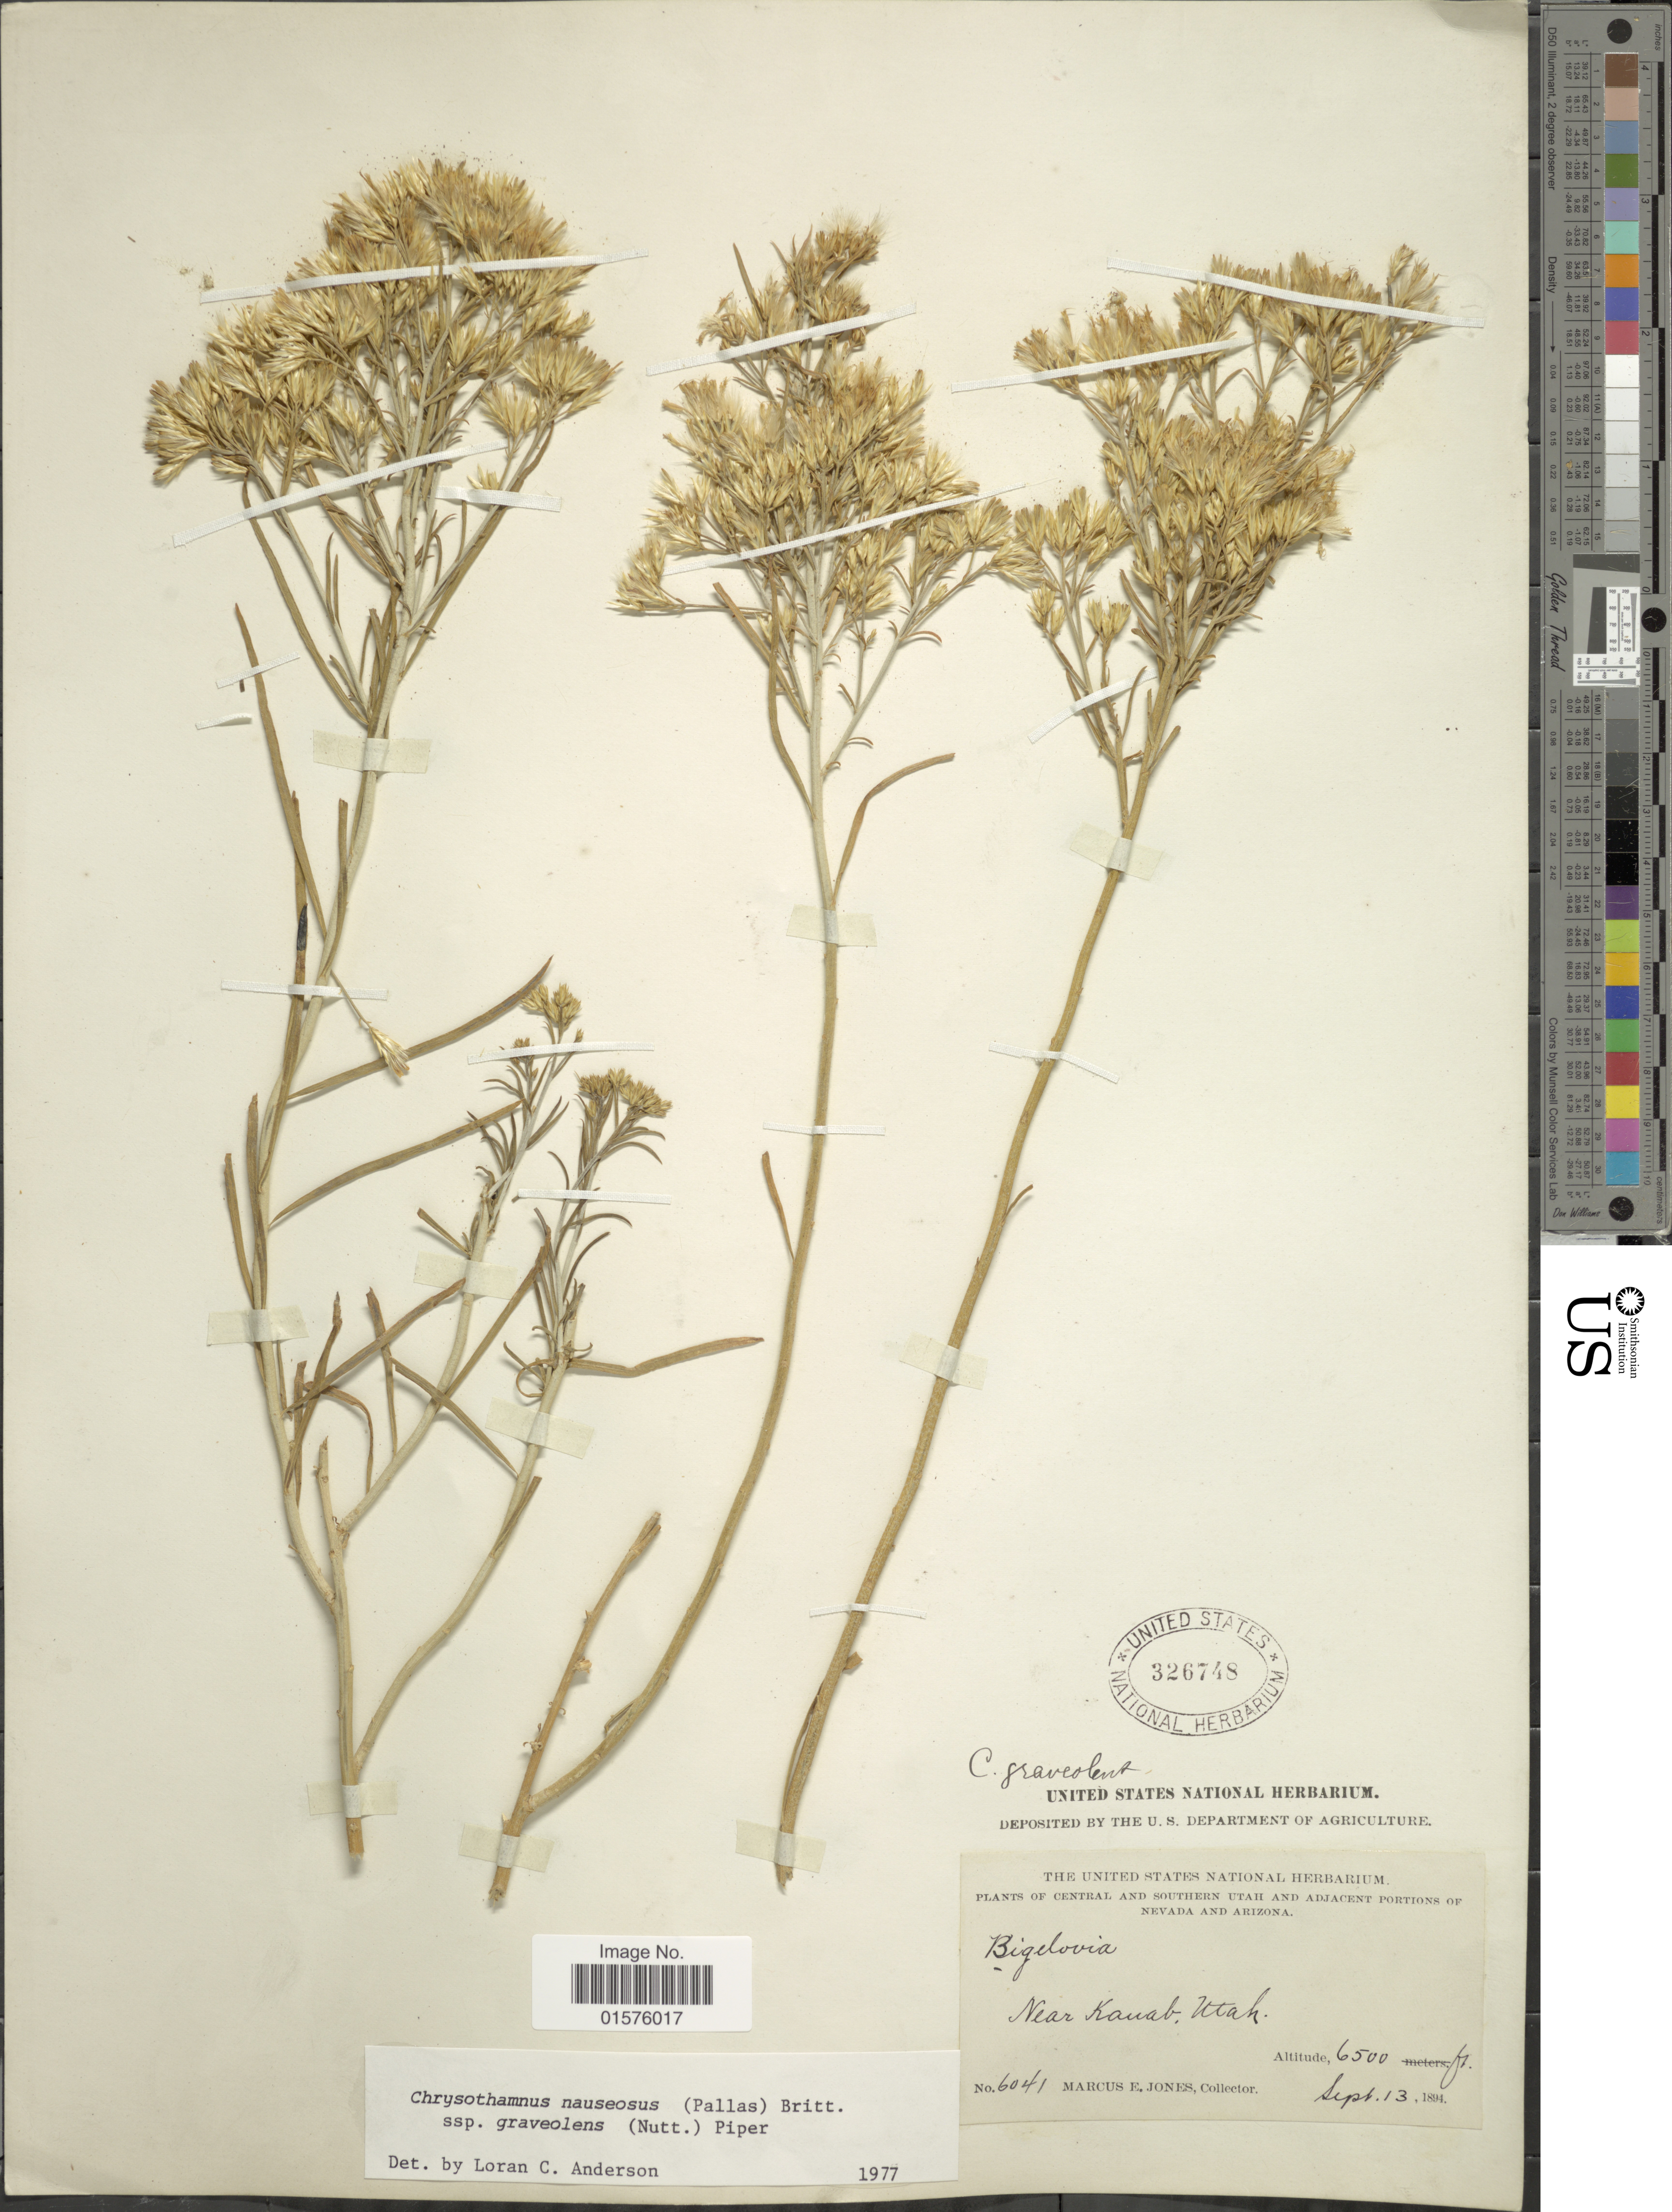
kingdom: Plantae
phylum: Tracheophyta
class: Magnoliopsida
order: Asterales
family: Asteraceae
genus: Ericameria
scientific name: Ericameria nauseosa var. graveolens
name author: (Nutt.) Reveal & Schuyler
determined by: Urbatsch, Lowell E., Curator (LSU), Louisiana State University (UNITED STATES)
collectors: M. E. Jones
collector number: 6041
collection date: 1894-09-13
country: United States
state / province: Utah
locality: Near Kanab.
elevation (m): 1981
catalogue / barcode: US 326748